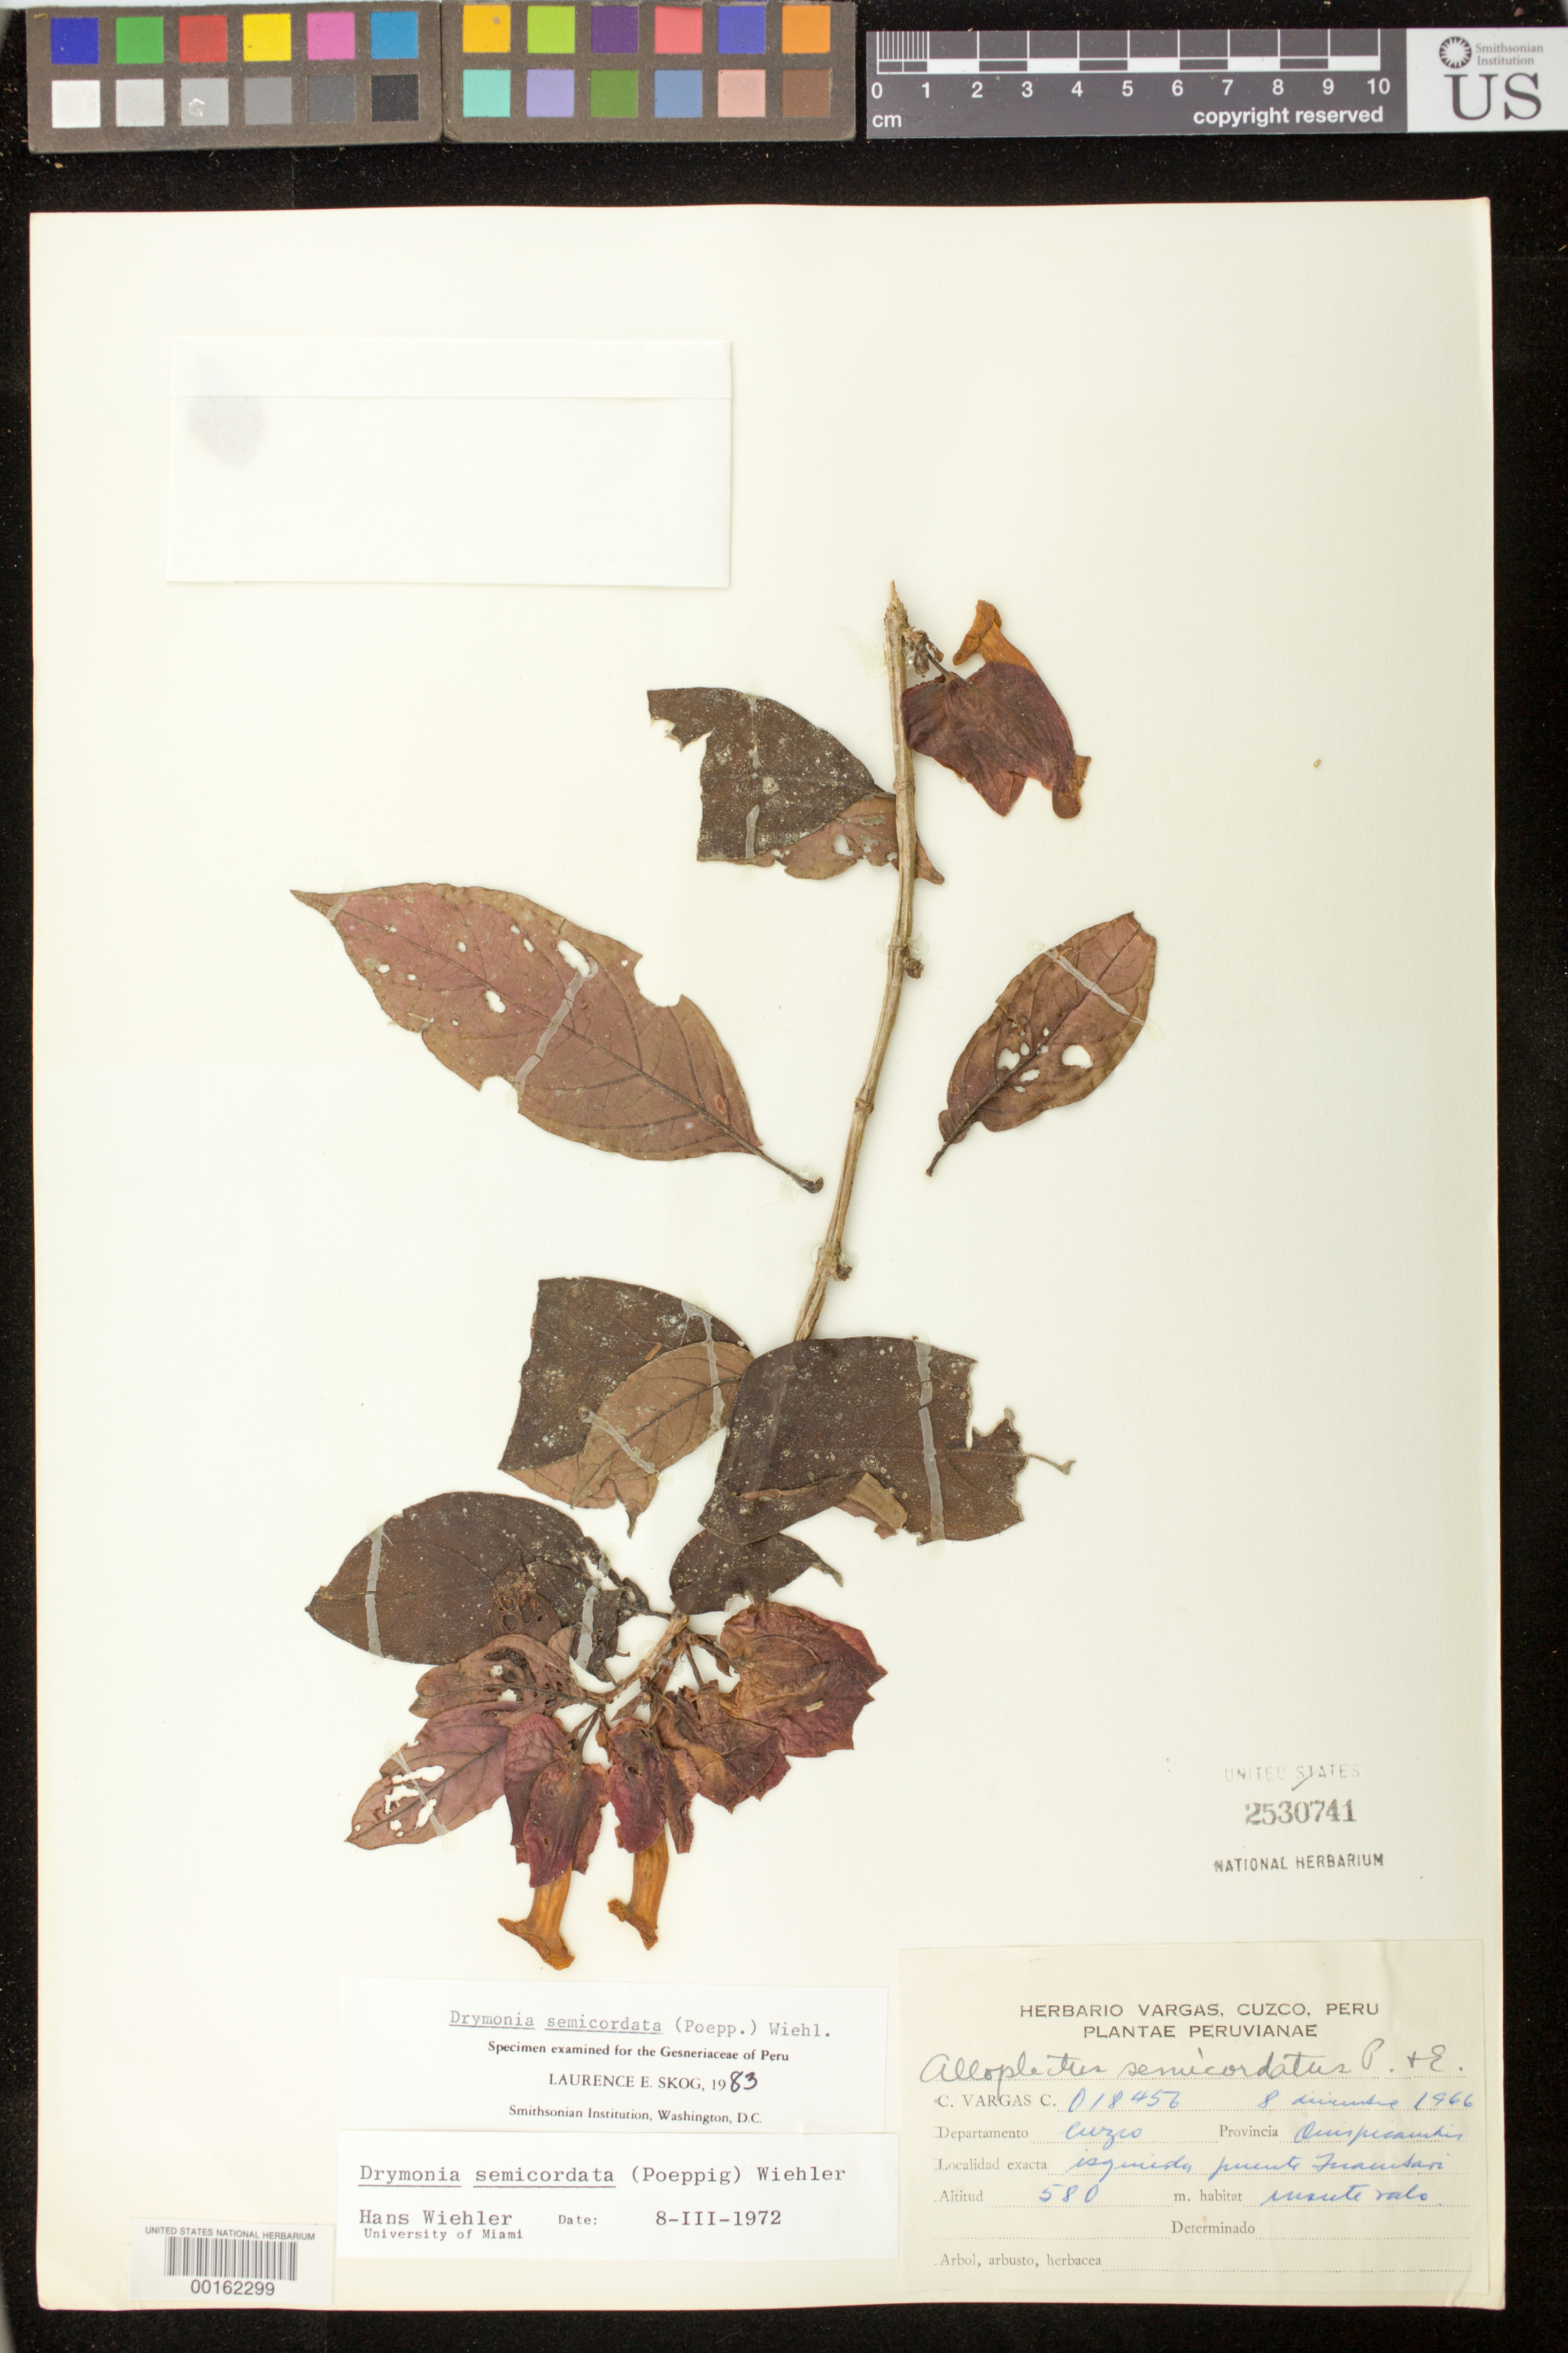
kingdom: Plantae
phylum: Tracheophyta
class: Magnoliopsida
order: Lamiales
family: Gesneriaceae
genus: Drymonia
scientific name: Drymonia semicordata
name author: (Poepp.) Wiehler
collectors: C. Vargas C.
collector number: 18456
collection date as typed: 08 Dec 1966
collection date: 1966-12-08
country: Peru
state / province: Cusco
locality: Quispicanchis, left hand side of Tuamsari Bridge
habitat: Forest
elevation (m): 580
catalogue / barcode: US 2530741